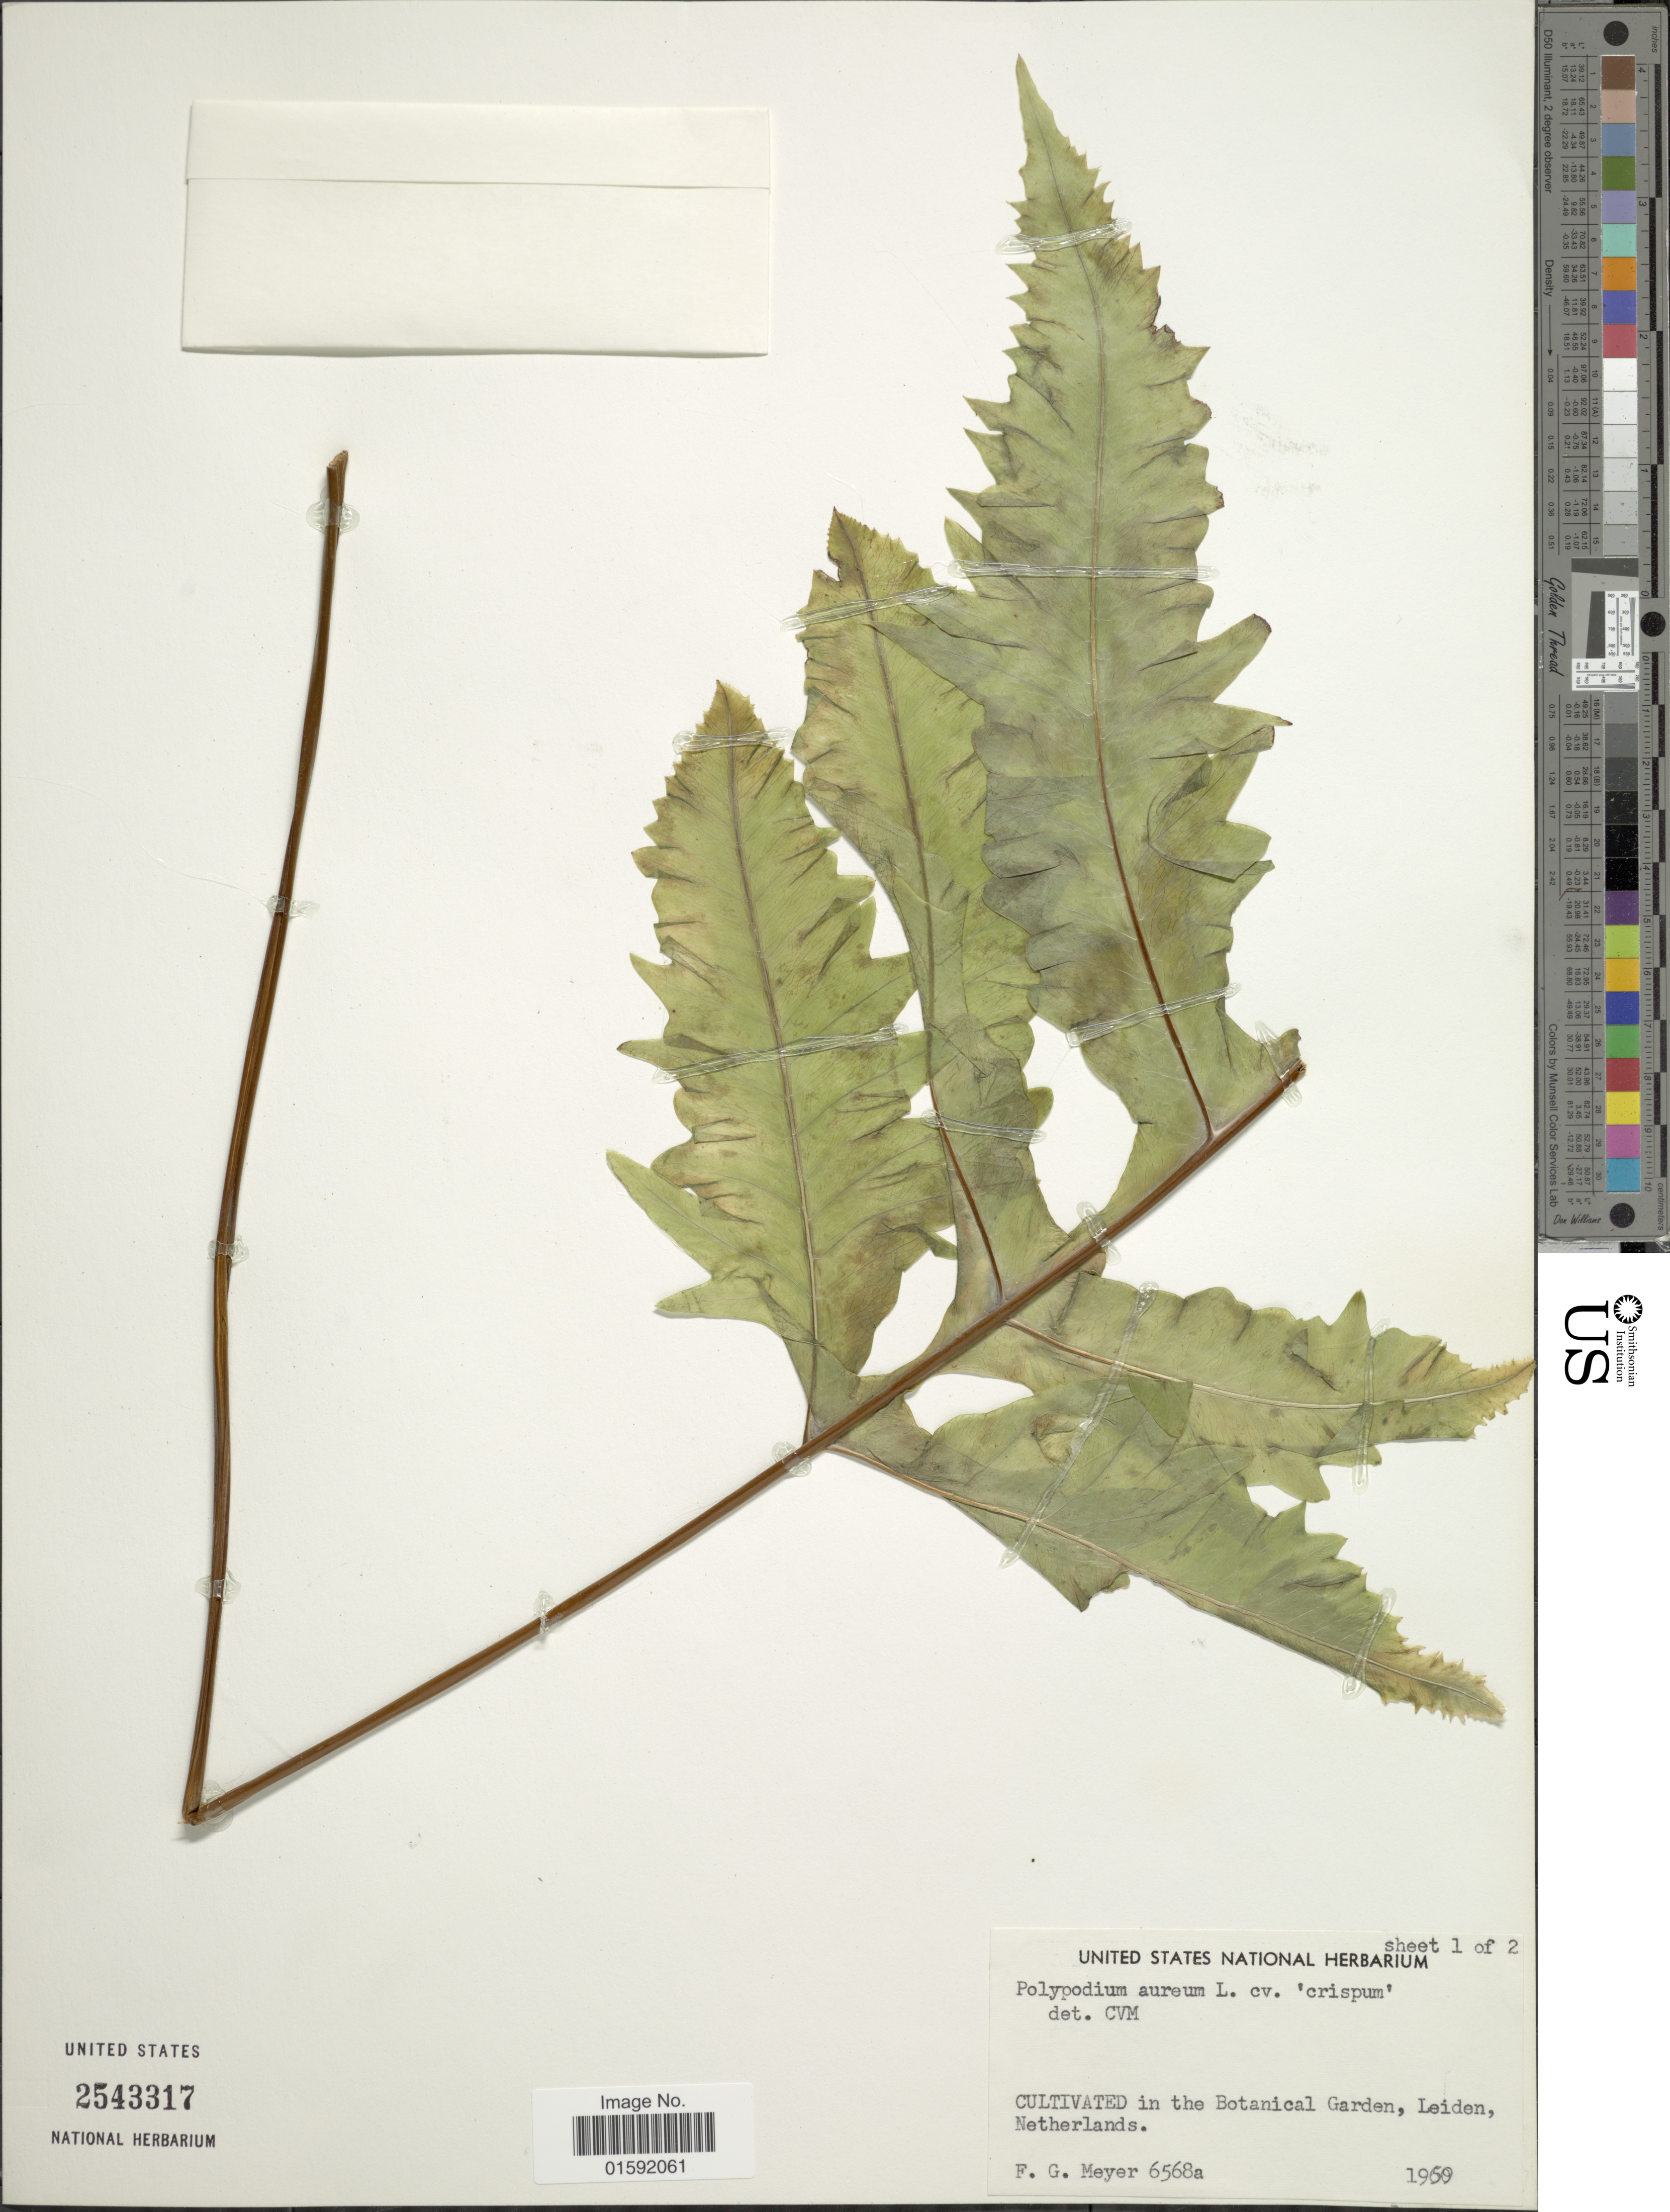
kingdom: Plantae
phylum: Tracheophyta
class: Polypodiopsida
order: Polypodiales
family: Polypodiaceae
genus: Phlebodium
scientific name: Phlebodium aureum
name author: (L.) J. Sm.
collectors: F. G. Meyer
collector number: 6568a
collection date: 1969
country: Netherlands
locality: Botanical Garden, Leiden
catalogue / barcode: US 2543317